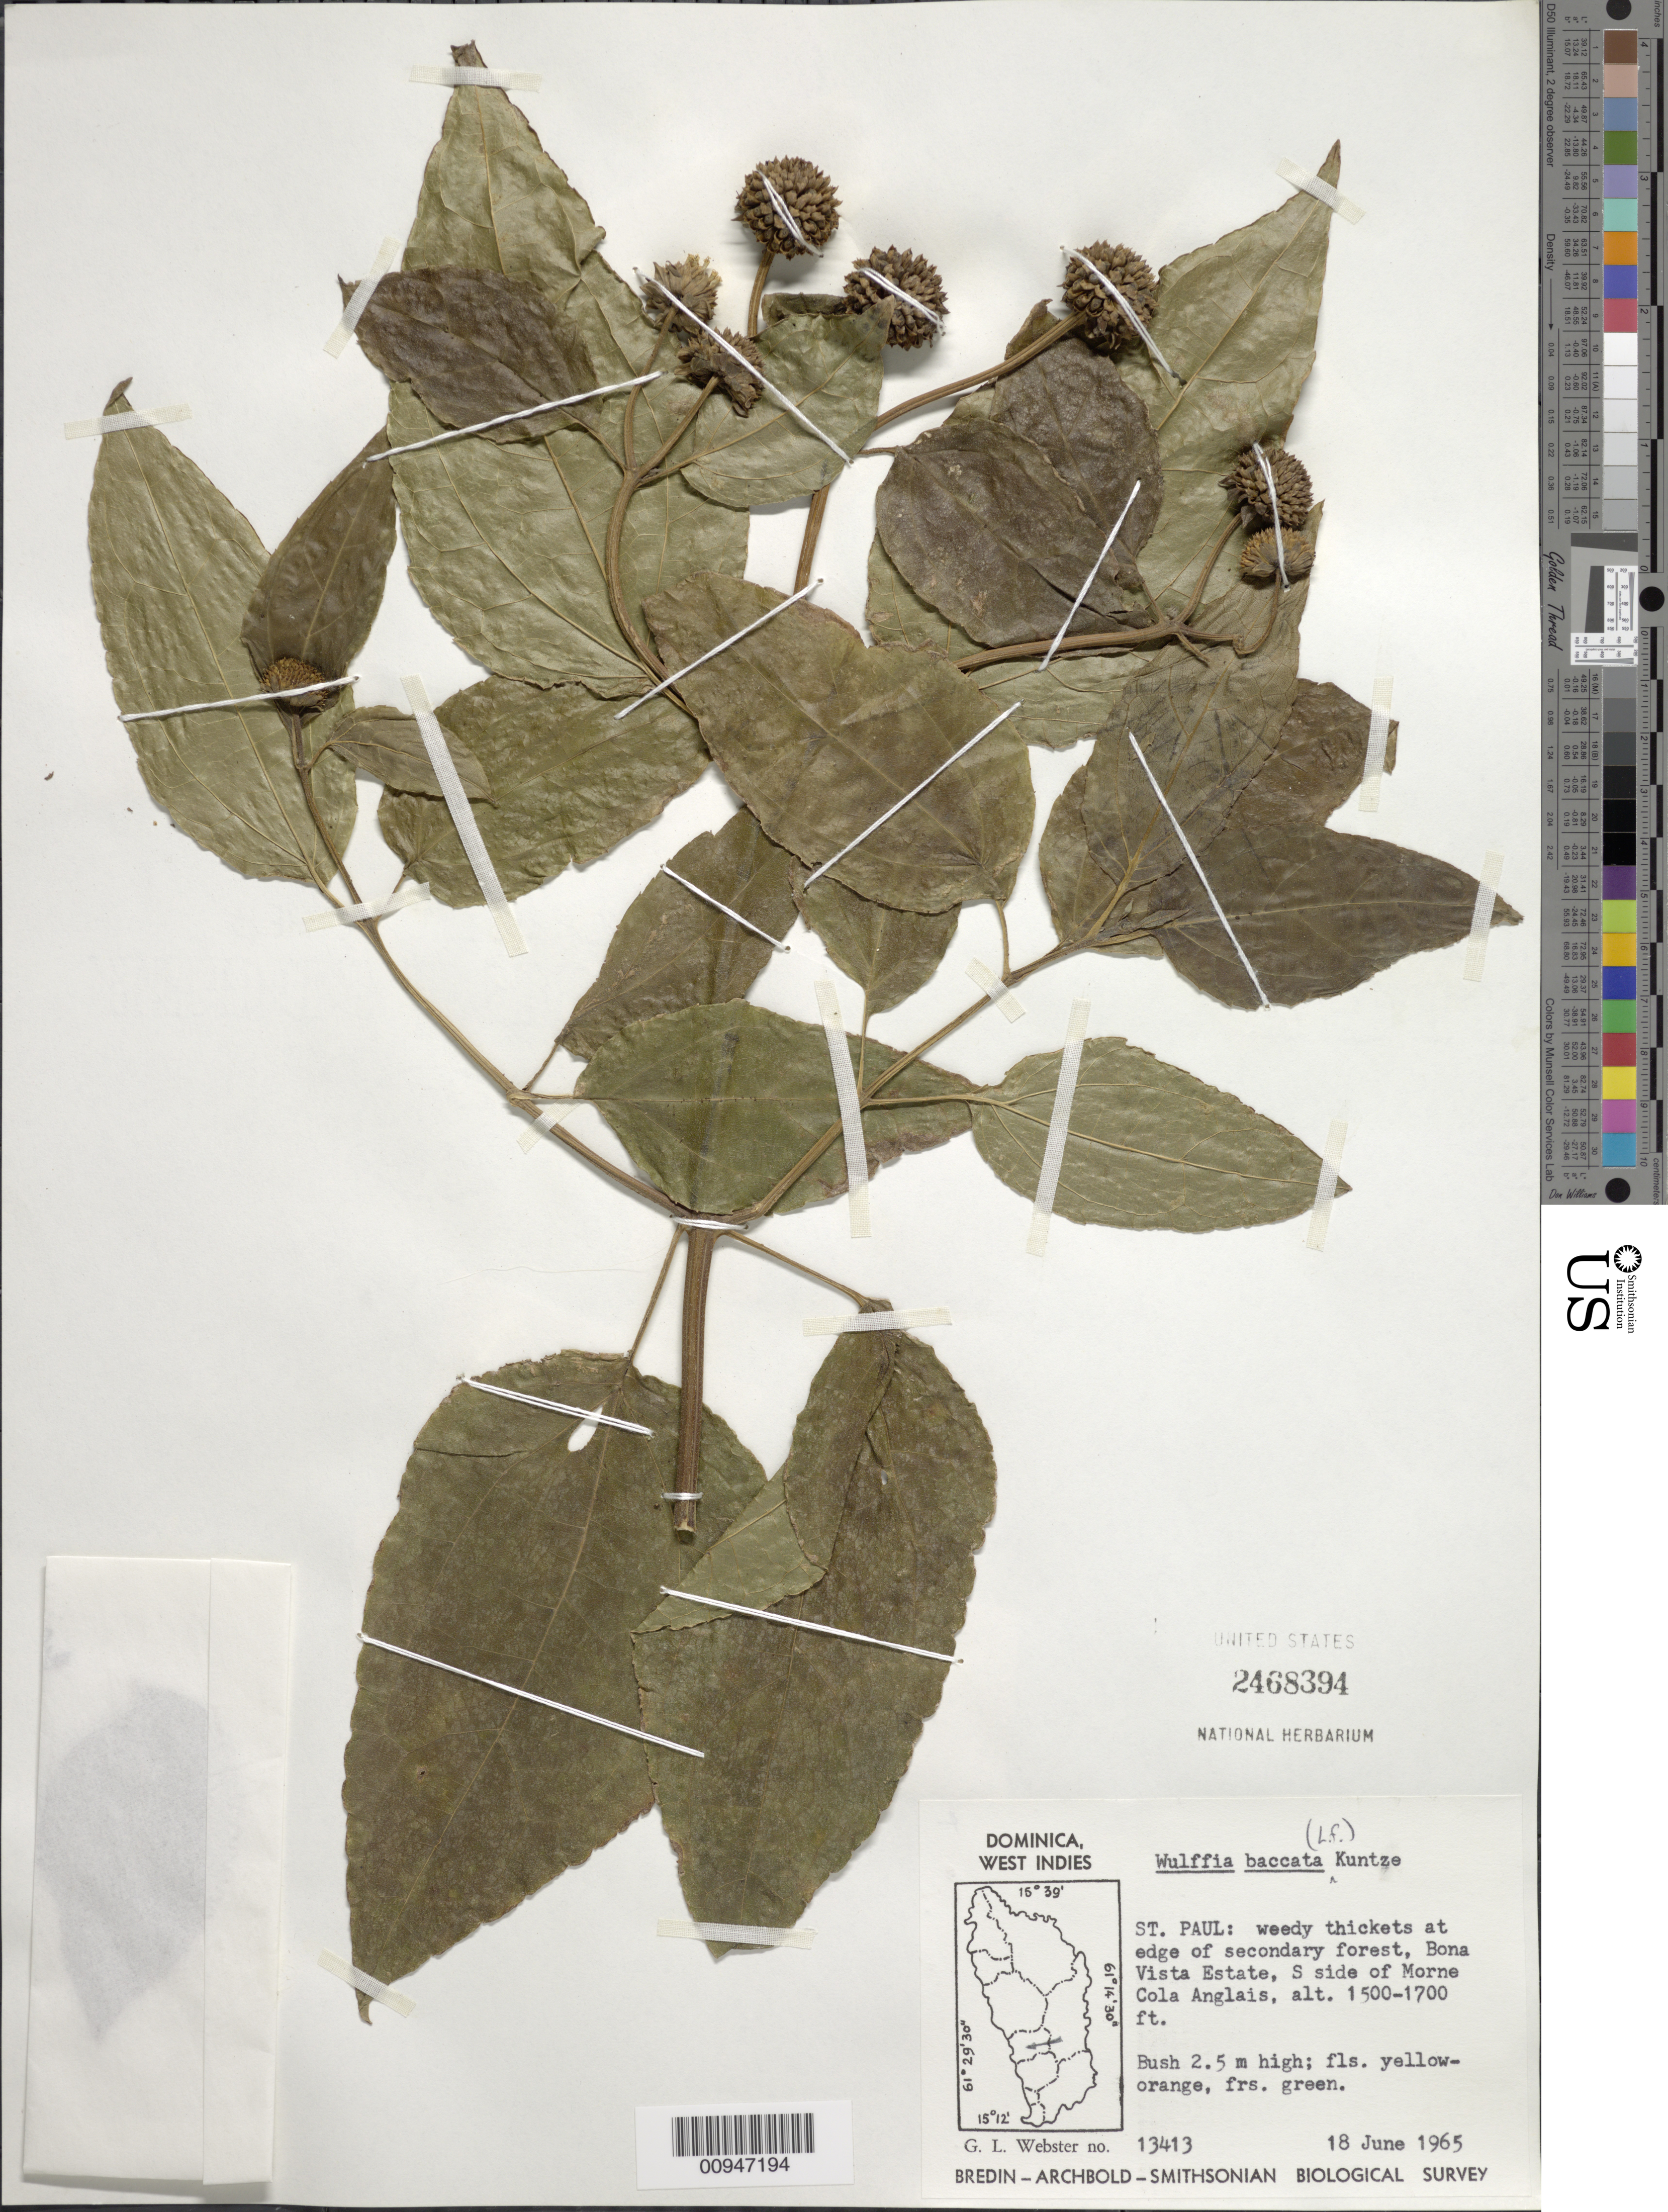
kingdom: Plantae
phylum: Tracheophyta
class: Magnoliopsida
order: Asterales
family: Asteraceae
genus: Wulffia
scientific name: Wulffia baccata var. baccata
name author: (L.) Kuntze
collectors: G. L. Webster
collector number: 13413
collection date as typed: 18 Jun 1965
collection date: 1965-06-18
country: Dominica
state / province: St. Paul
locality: Bona Vista Estate, S side of Morne Cola Anglais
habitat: In weedy thickets at edge of secondary forest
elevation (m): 457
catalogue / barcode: US 2468394